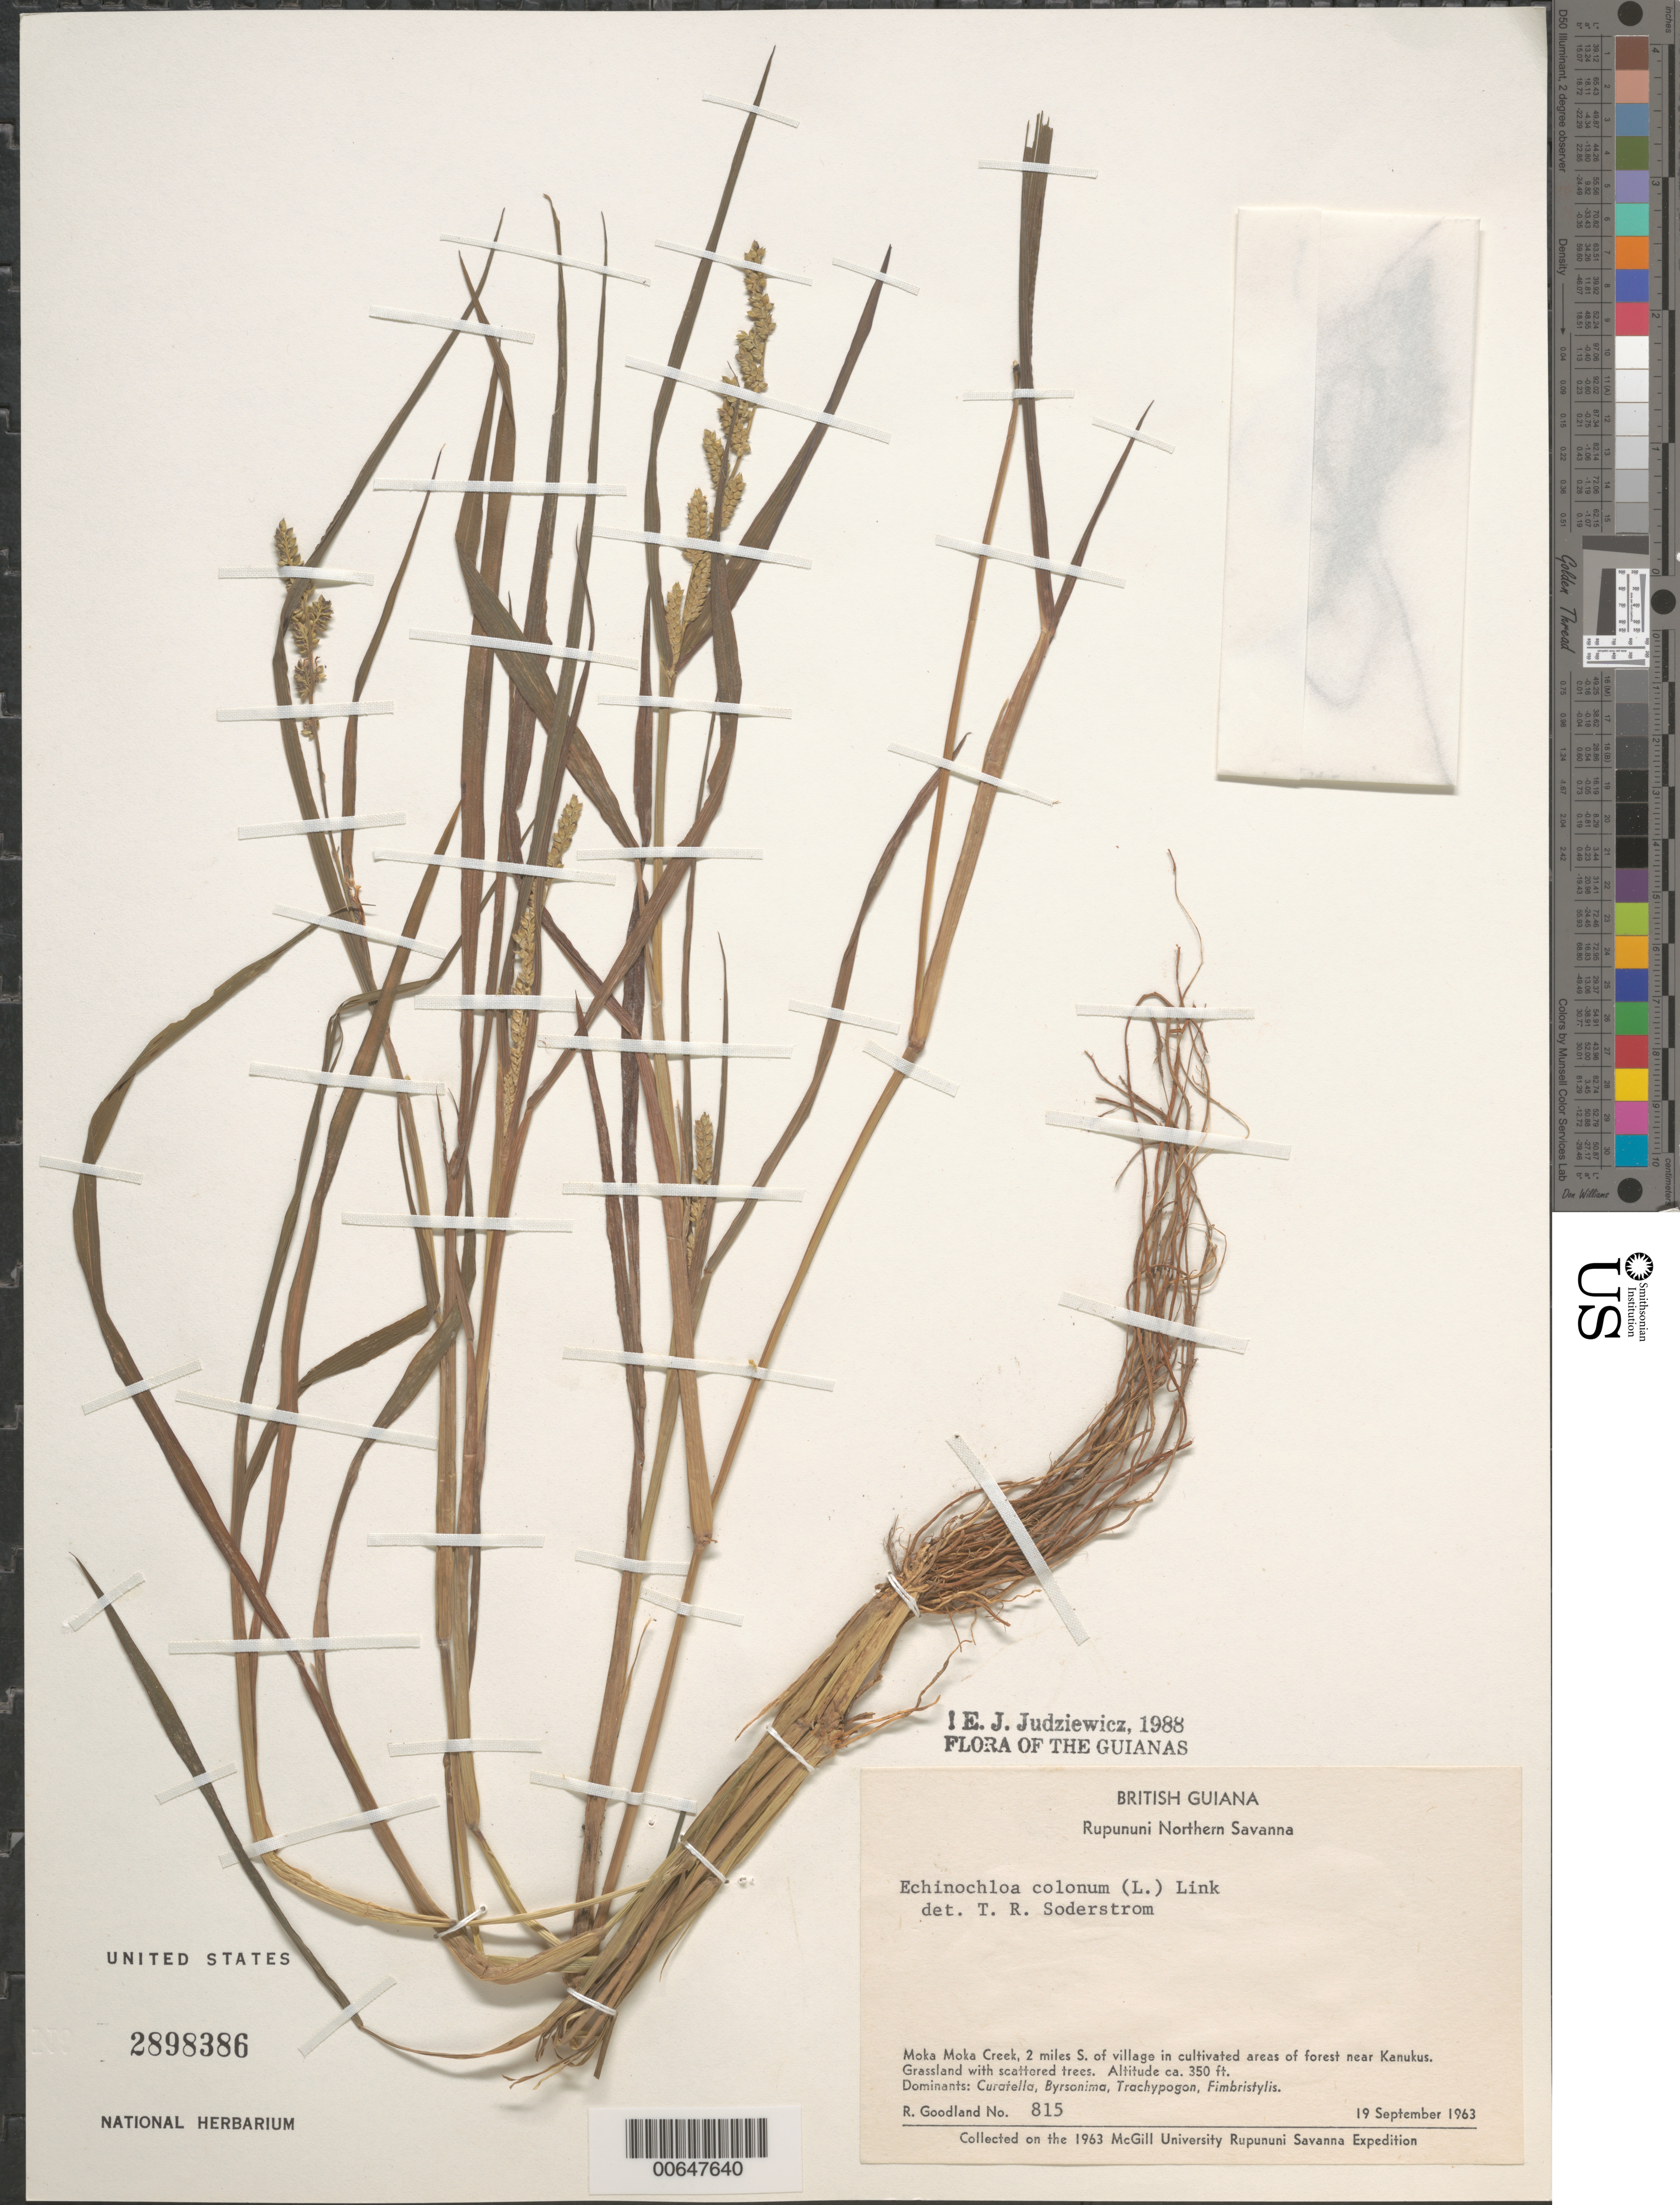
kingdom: Plantae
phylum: Tracheophyta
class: Liliopsida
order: Poales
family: Poaceae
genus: Echinochloa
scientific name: Echinochloa colona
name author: (L.) Link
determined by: Judziewicz, E. J.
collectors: R. Goodland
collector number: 815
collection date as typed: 19-Sep-63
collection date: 1963-09-19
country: Guyana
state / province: U. Takutu-U. Essequibo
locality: Rupununi Northern Savanna, Moka Moka Creek, 2 mi. S of village, near Kanukus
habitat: Grassland with scattered trees. Dominants: Curatella, Byrsonima, Trachypogon, Fimbristylis; in cultivated areas of forest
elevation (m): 107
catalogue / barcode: US 2898386